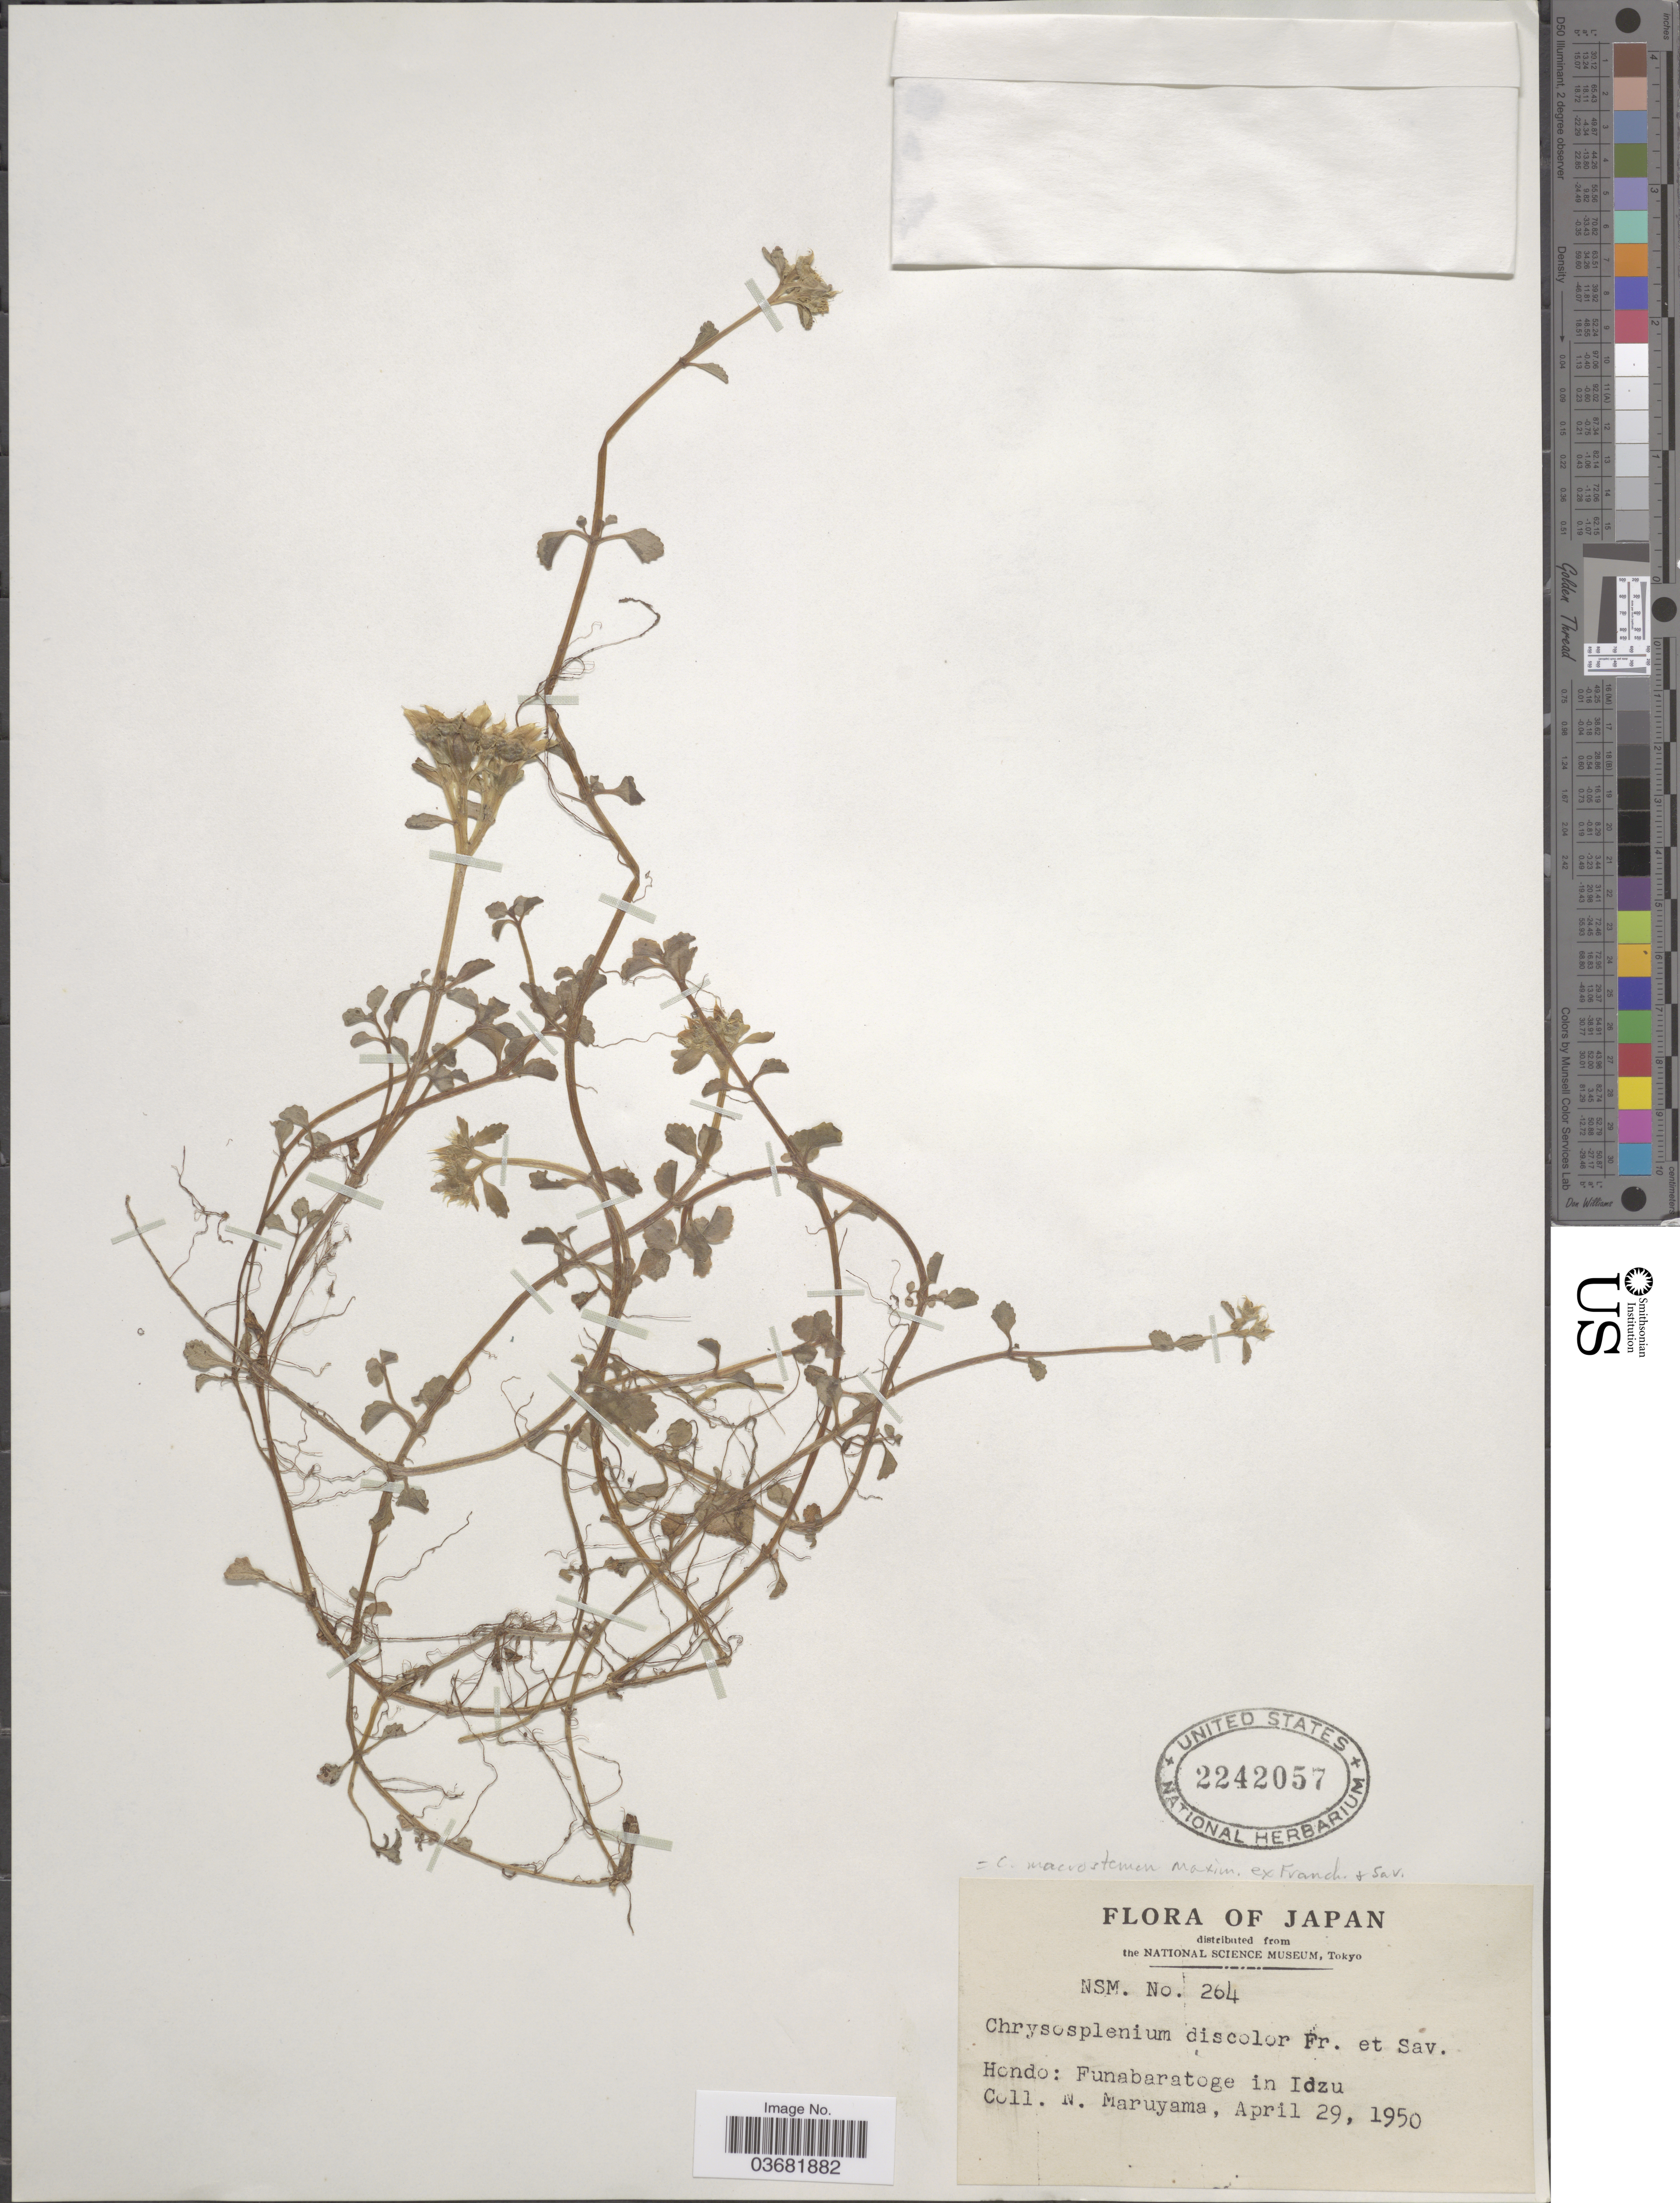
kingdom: Plantae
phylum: Tracheophyta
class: Magnoliopsida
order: Saxifragales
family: Saxifragaceae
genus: Chrysosplenium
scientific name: Chrysosplenium macrostemon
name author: Maxim. ex Franch. & Sav.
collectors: N. Maruyama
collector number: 264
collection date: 1950-04-29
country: Japan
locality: Hondo: Funabaratoge in Idzu.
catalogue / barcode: US 2242057